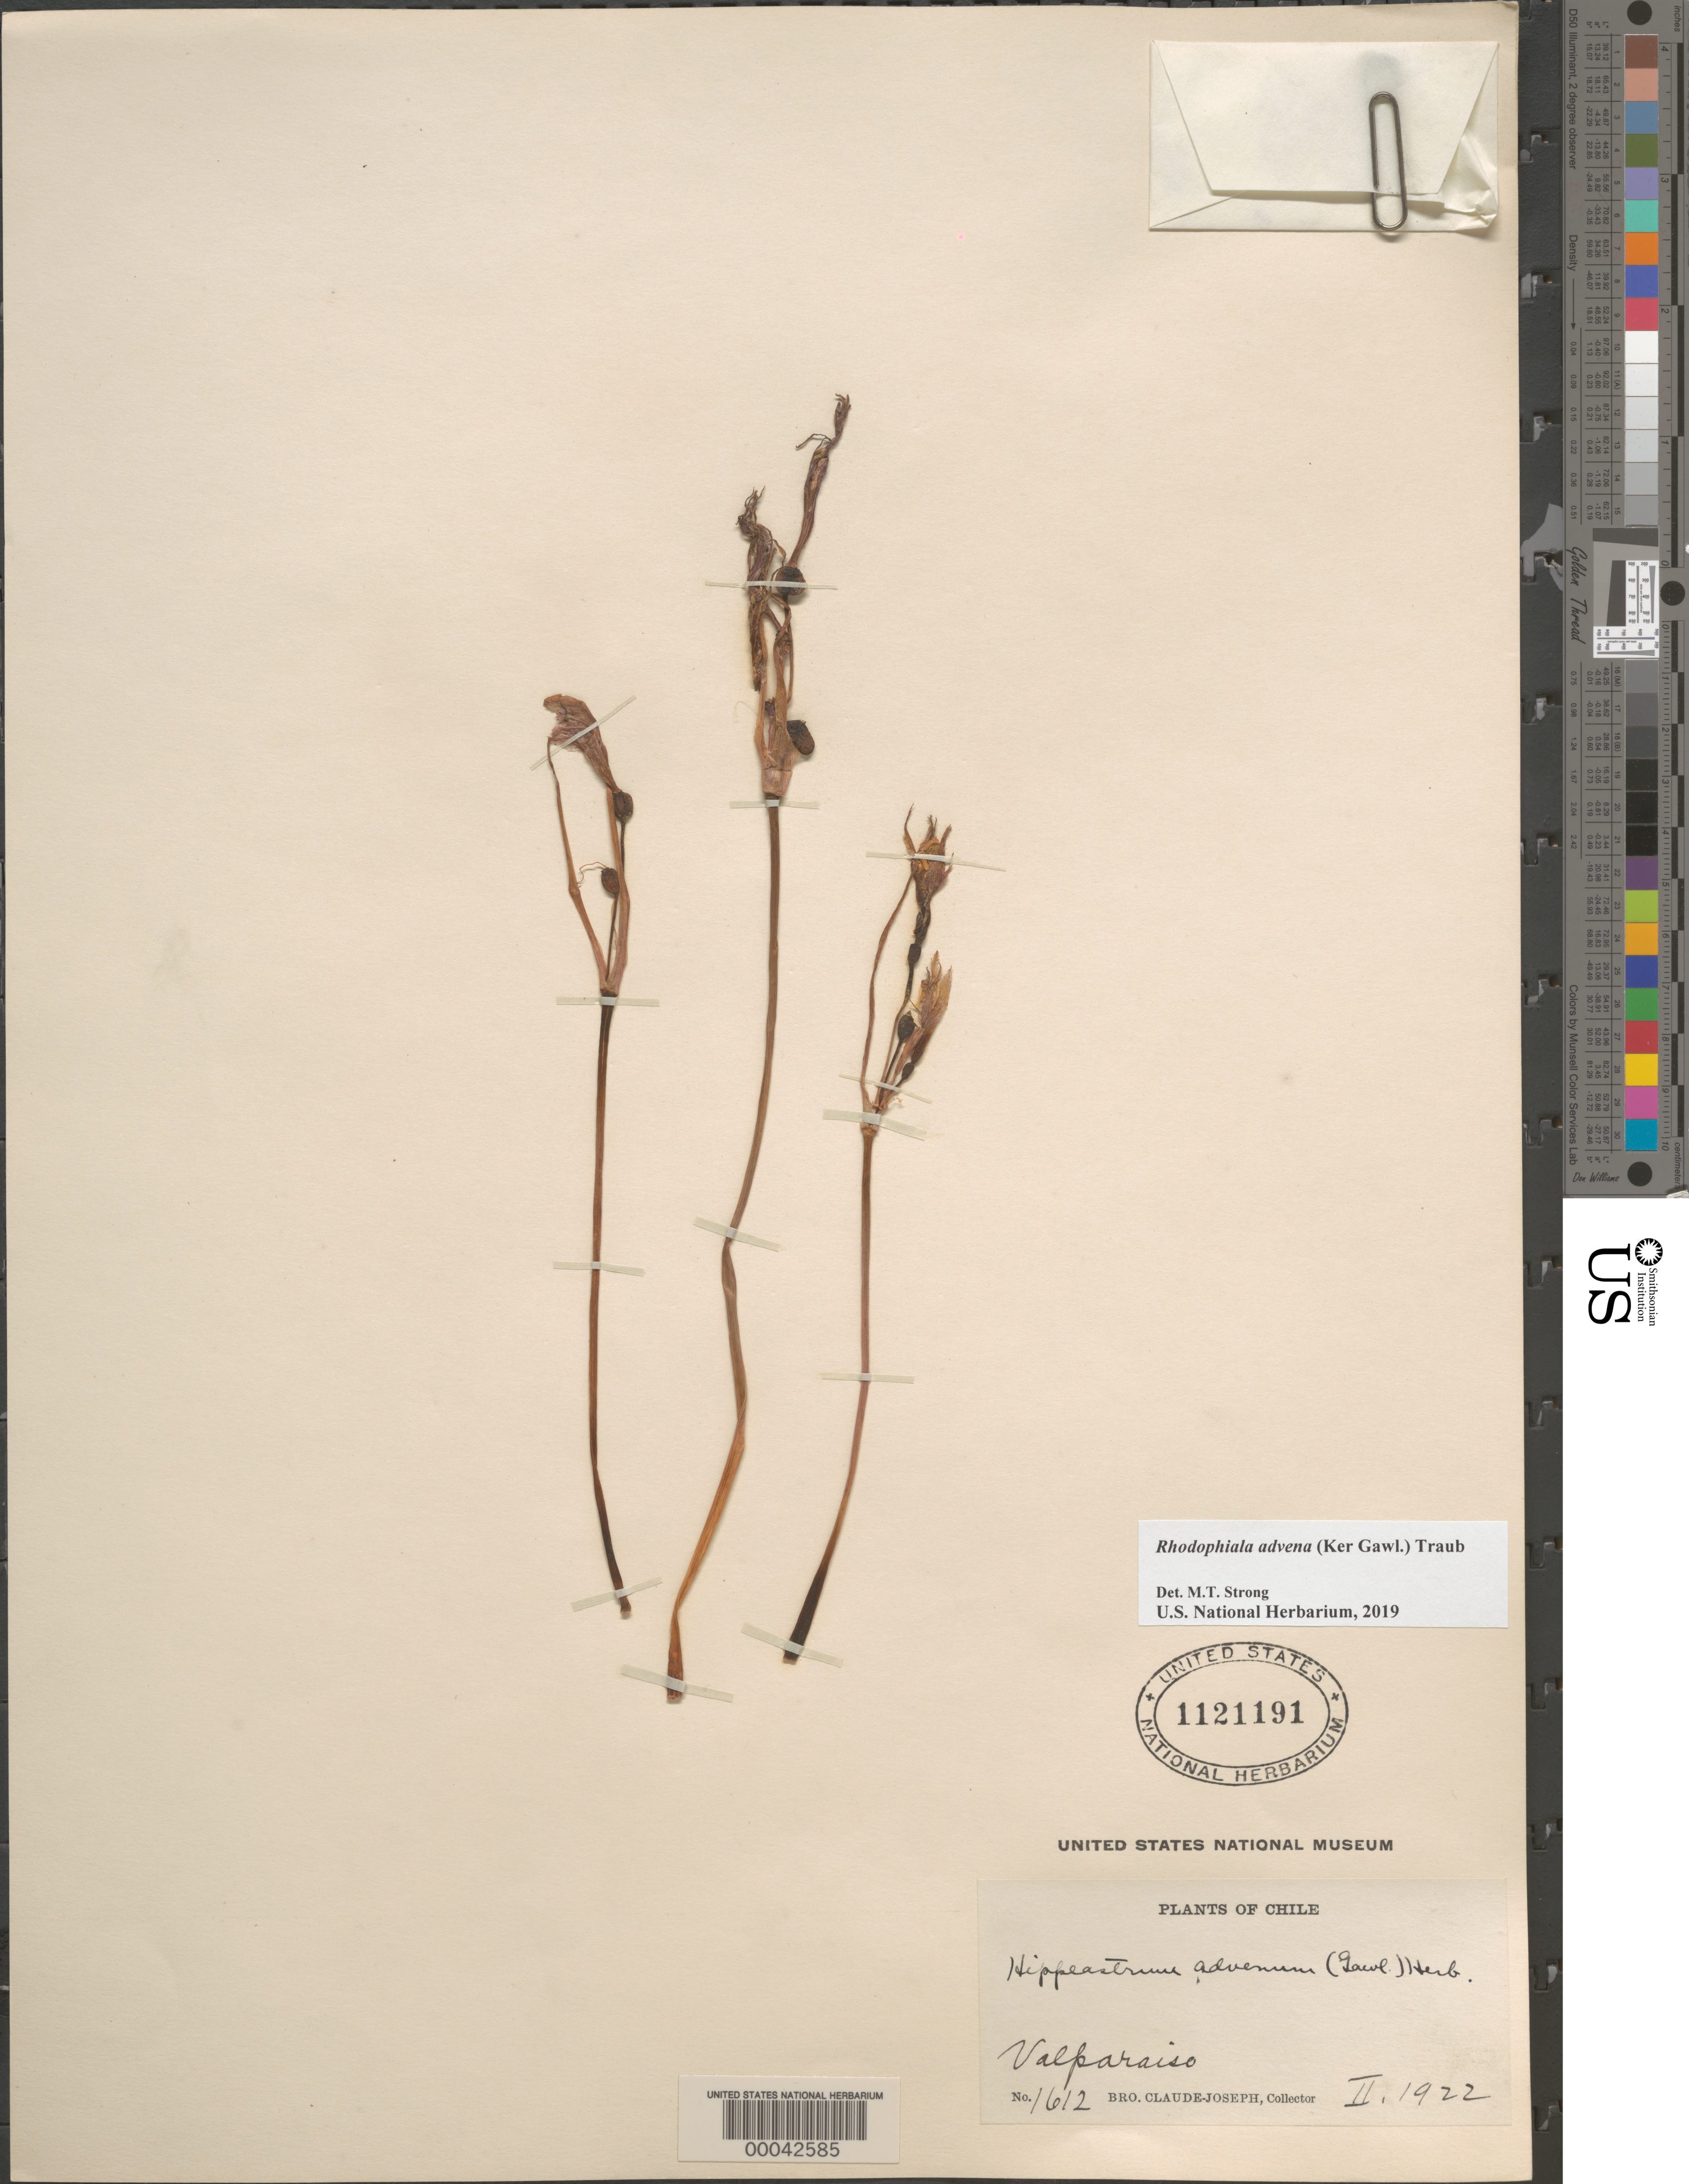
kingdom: Plantae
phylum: Tracheophyta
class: Liliopsida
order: Asparagales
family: Amaryllidaceae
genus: Rhodophiala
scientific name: Rhodophiala advena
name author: (Ker Gawl.) Traub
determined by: Strong, Mark T., (BOT), Smithsonian Institution - National Museum of Natural History (UNITED STATES)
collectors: Bro. Claude-Joseph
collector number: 1612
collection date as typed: Feb 1922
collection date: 1922-02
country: Chile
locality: Valparaiso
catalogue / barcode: US 1121191